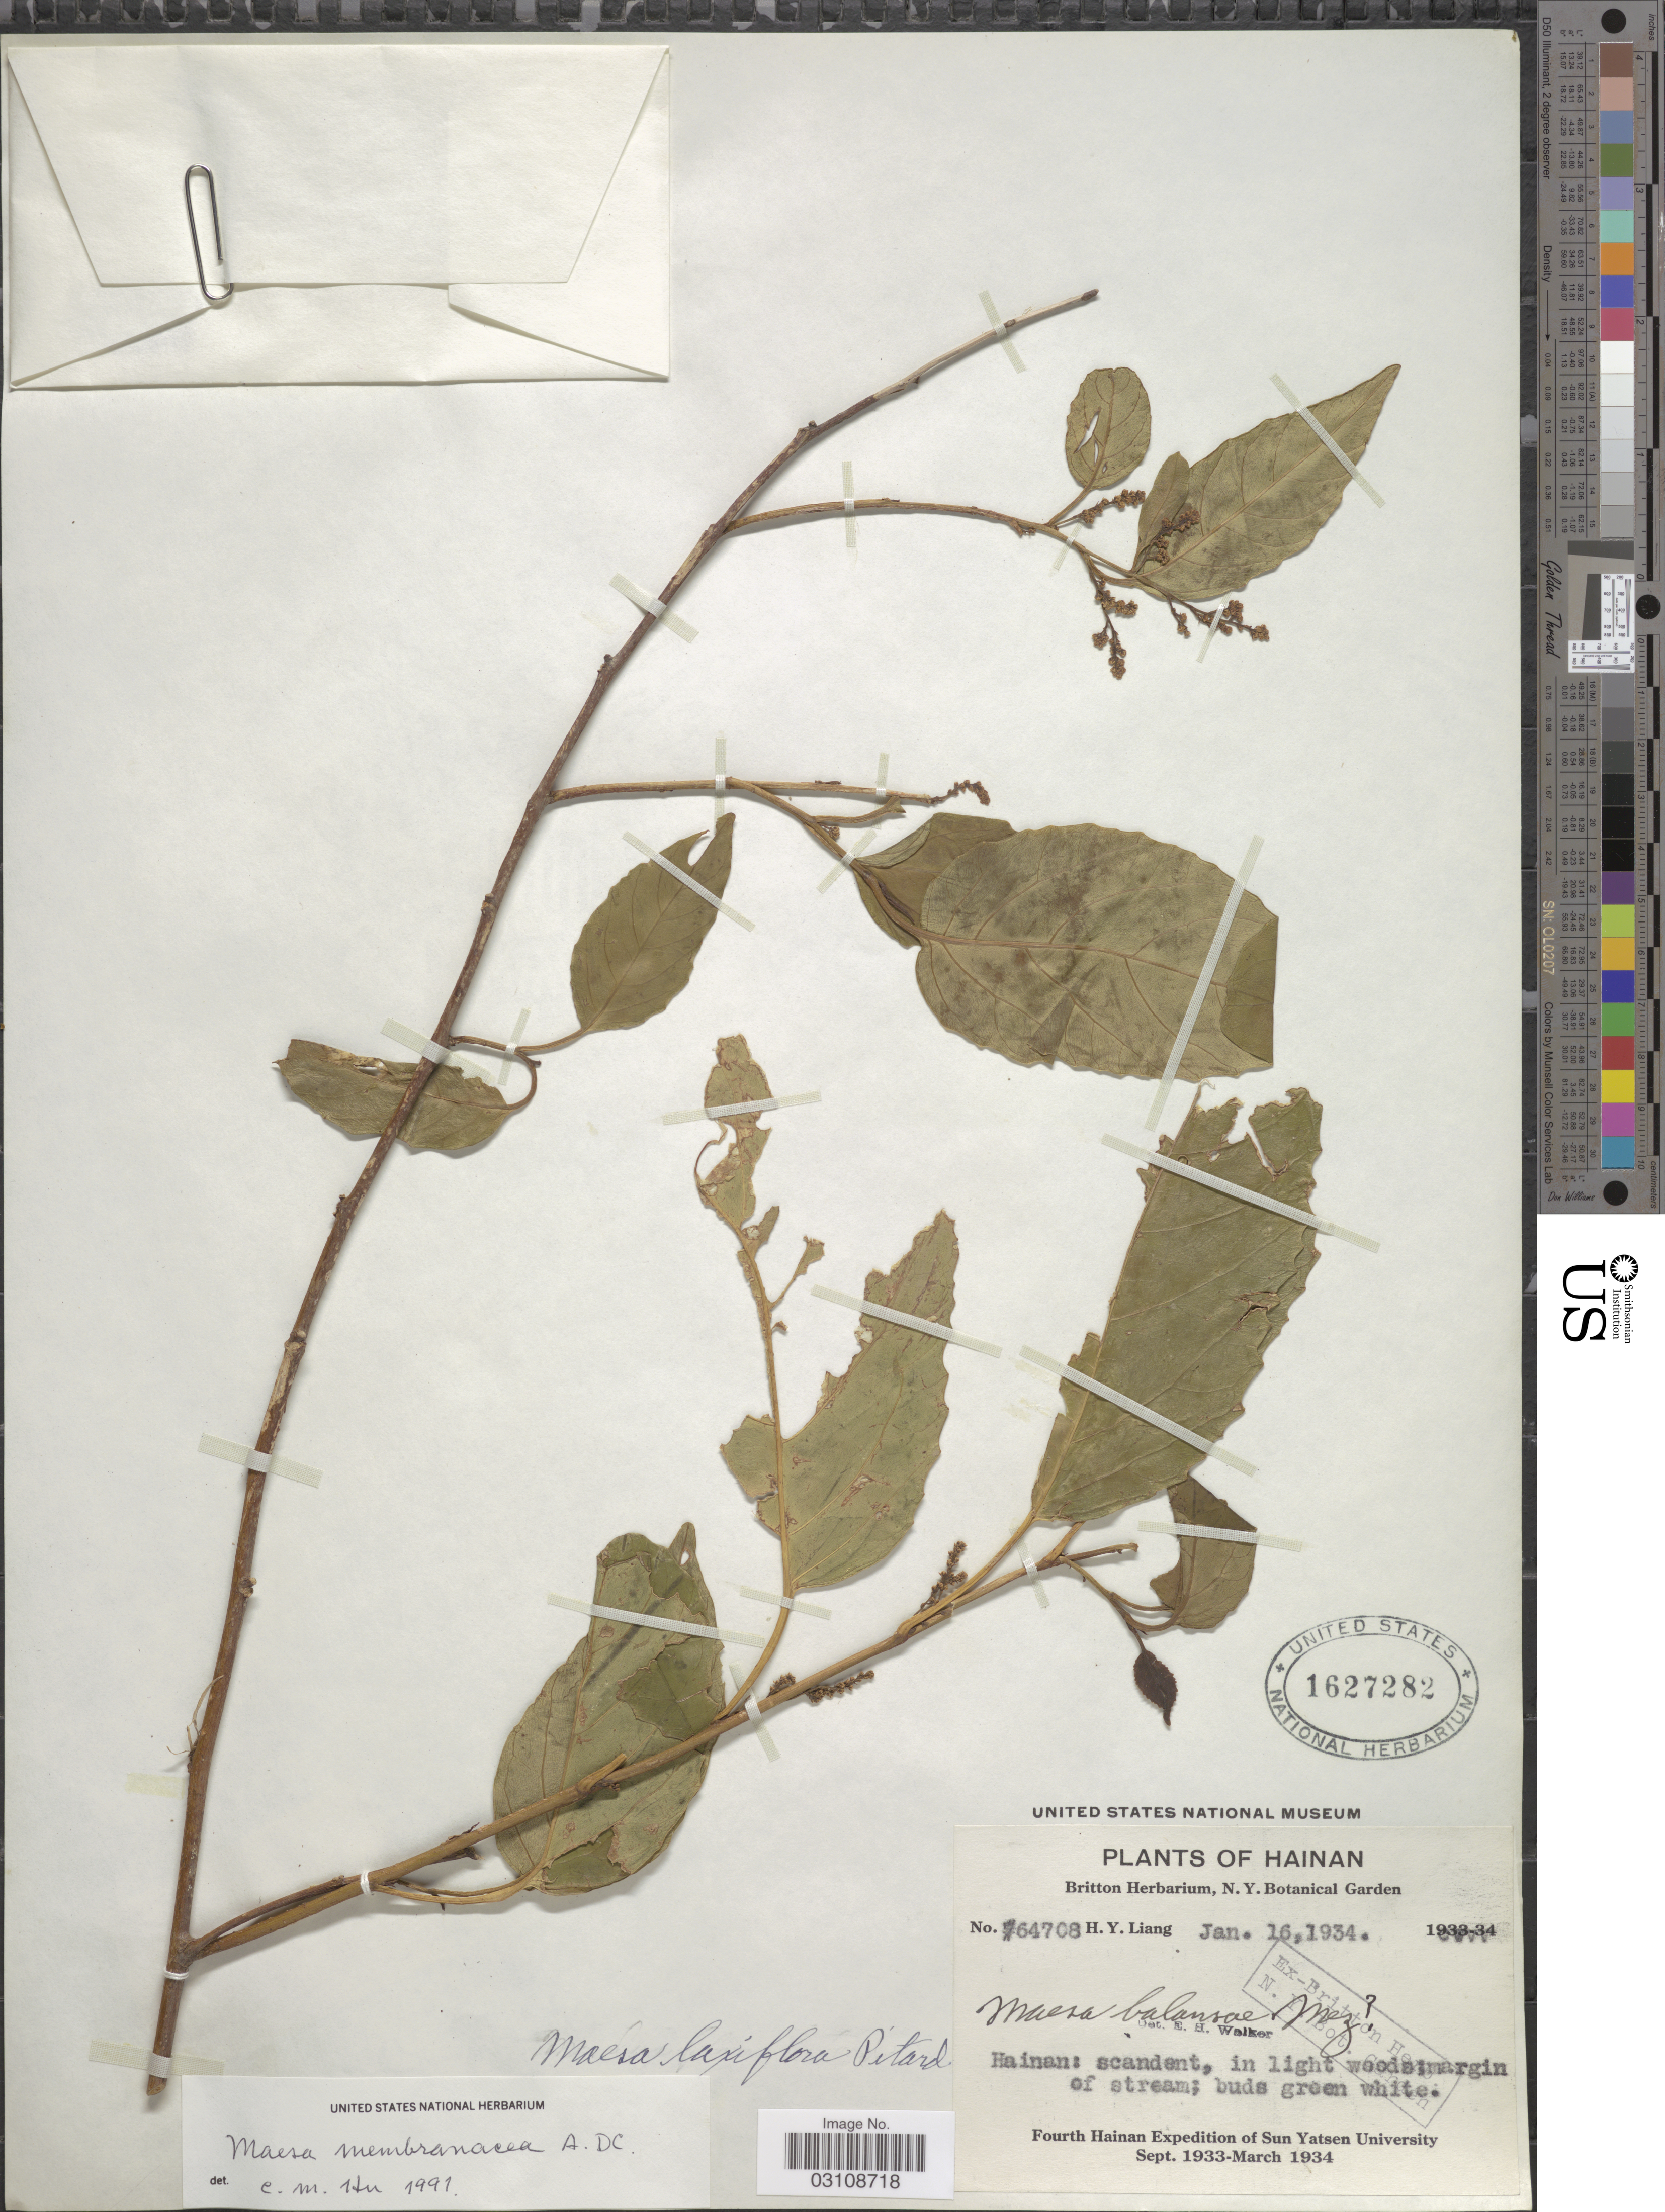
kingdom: Plantae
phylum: Tracheophyta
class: Magnoliopsida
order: Ericales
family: Primulaceae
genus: Maesa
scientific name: Maesa membranacea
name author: A. DC.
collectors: H. Y. Liang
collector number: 64708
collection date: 1934-01-16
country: China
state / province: Hainan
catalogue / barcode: US 1627282